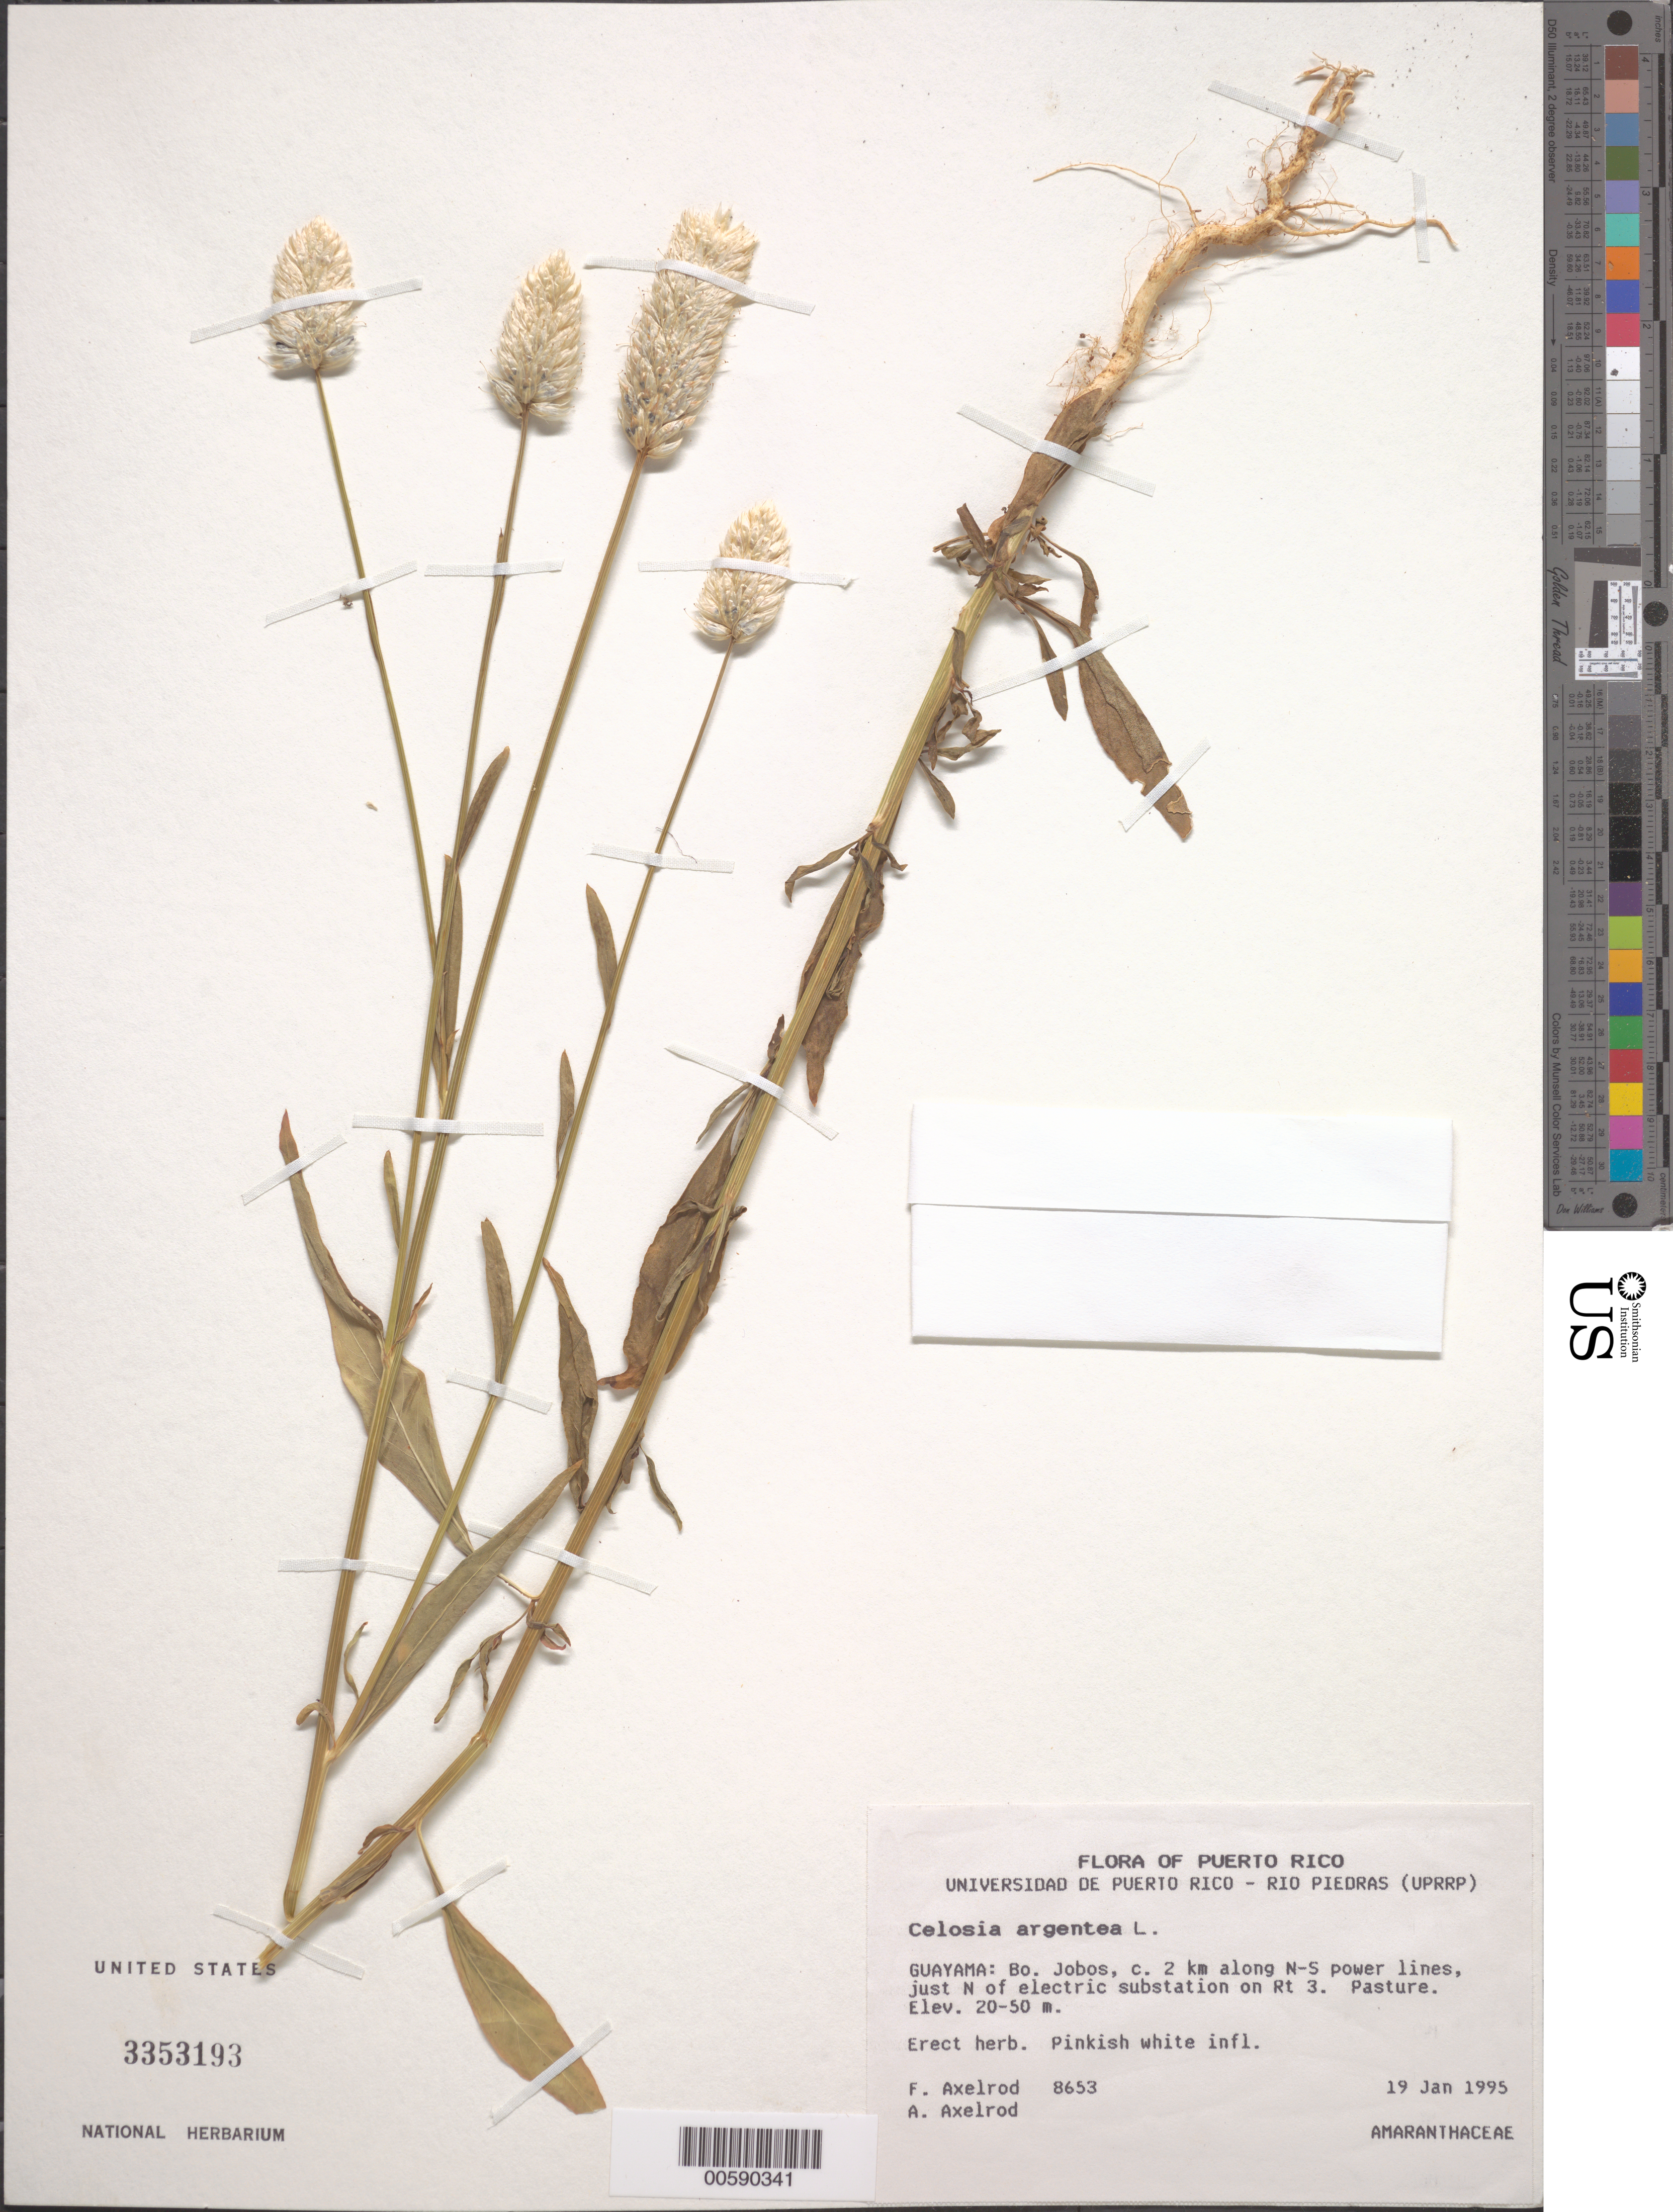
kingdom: Plantae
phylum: Tracheophyta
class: Magnoliopsida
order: Caryophyllales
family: Amaranthaceae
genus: Celosia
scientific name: Celosia argentea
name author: L.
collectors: F. S. Axelrod & A. Axelrod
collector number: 8653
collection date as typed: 19 Jan 1995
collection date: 1995-01-19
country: Puerto Rico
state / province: Guayama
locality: Guayama: Bo. Jobos, ca. 2 km along N-S power lines, just N of electric substation on Rt. 3.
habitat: Pasture.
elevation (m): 20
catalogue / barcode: US 3353193